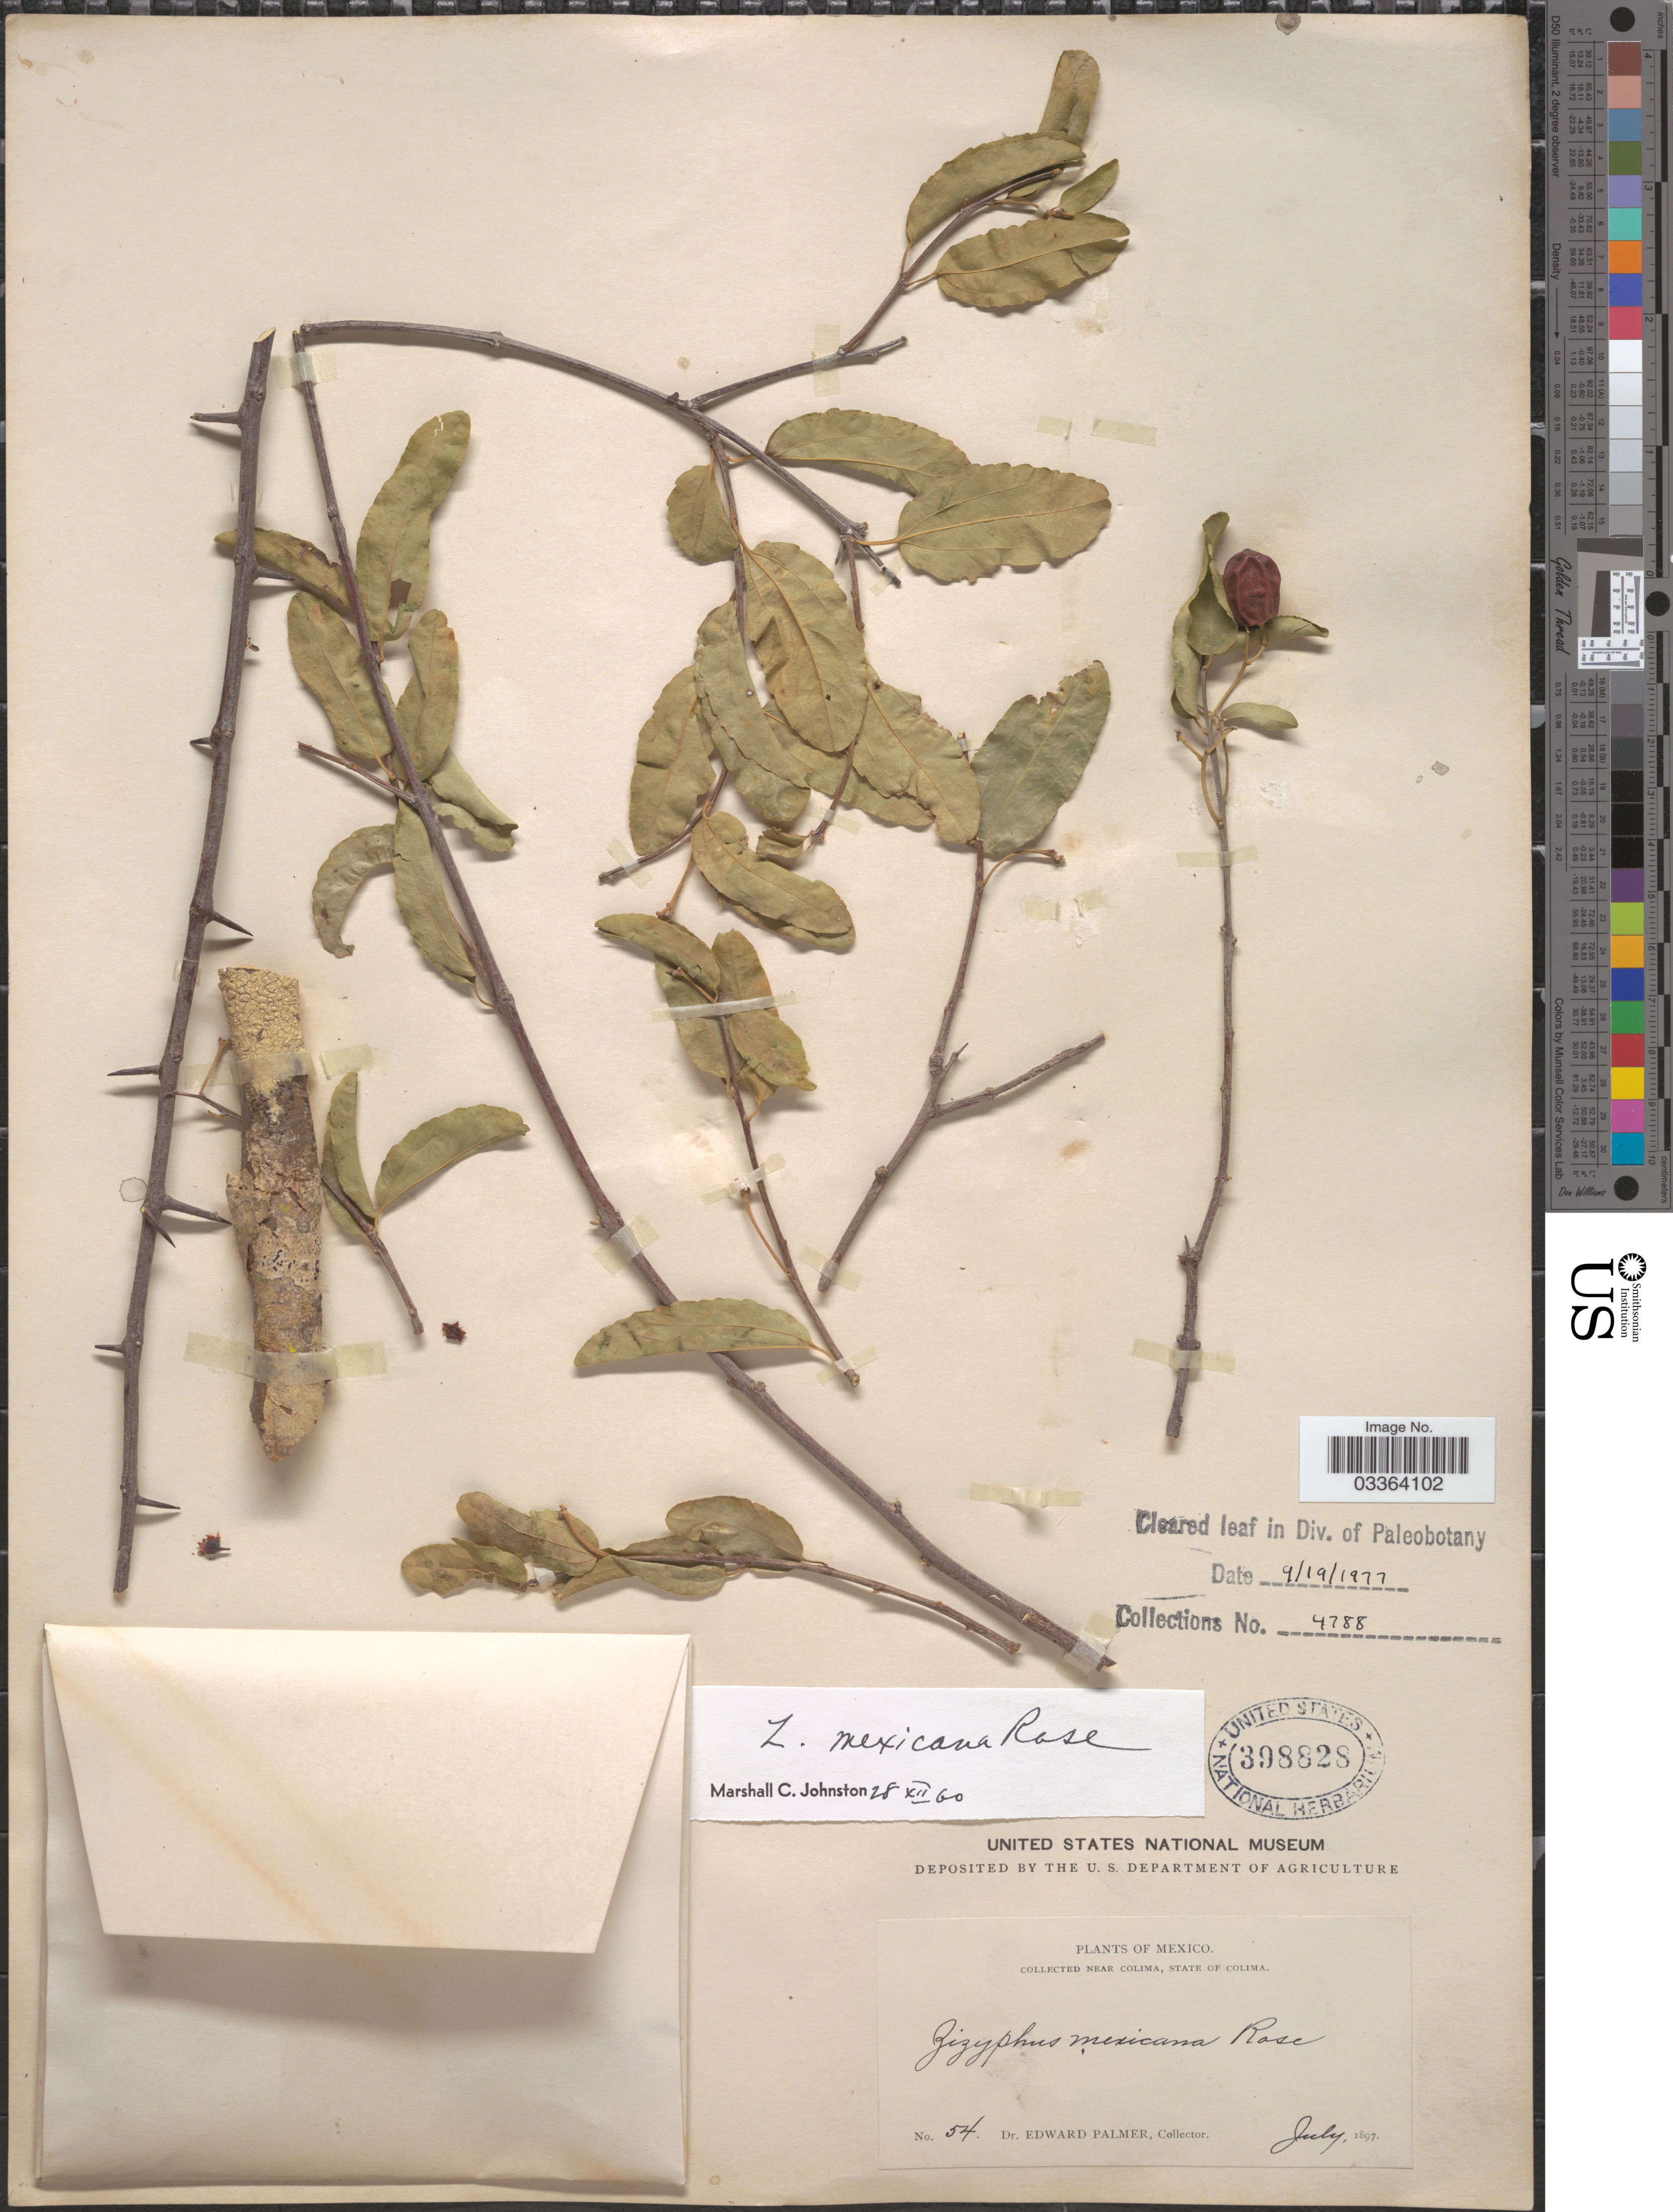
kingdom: Plantae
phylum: Tracheophyta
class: Magnoliopsida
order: Rosales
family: Rhamnaceae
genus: Sarcomphalus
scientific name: Sarcomphalus mexicanus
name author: (Rose) Hauenschild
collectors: E. Palmer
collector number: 54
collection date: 1897-07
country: Mexico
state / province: Colima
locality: Near Colima.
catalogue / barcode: US 398828